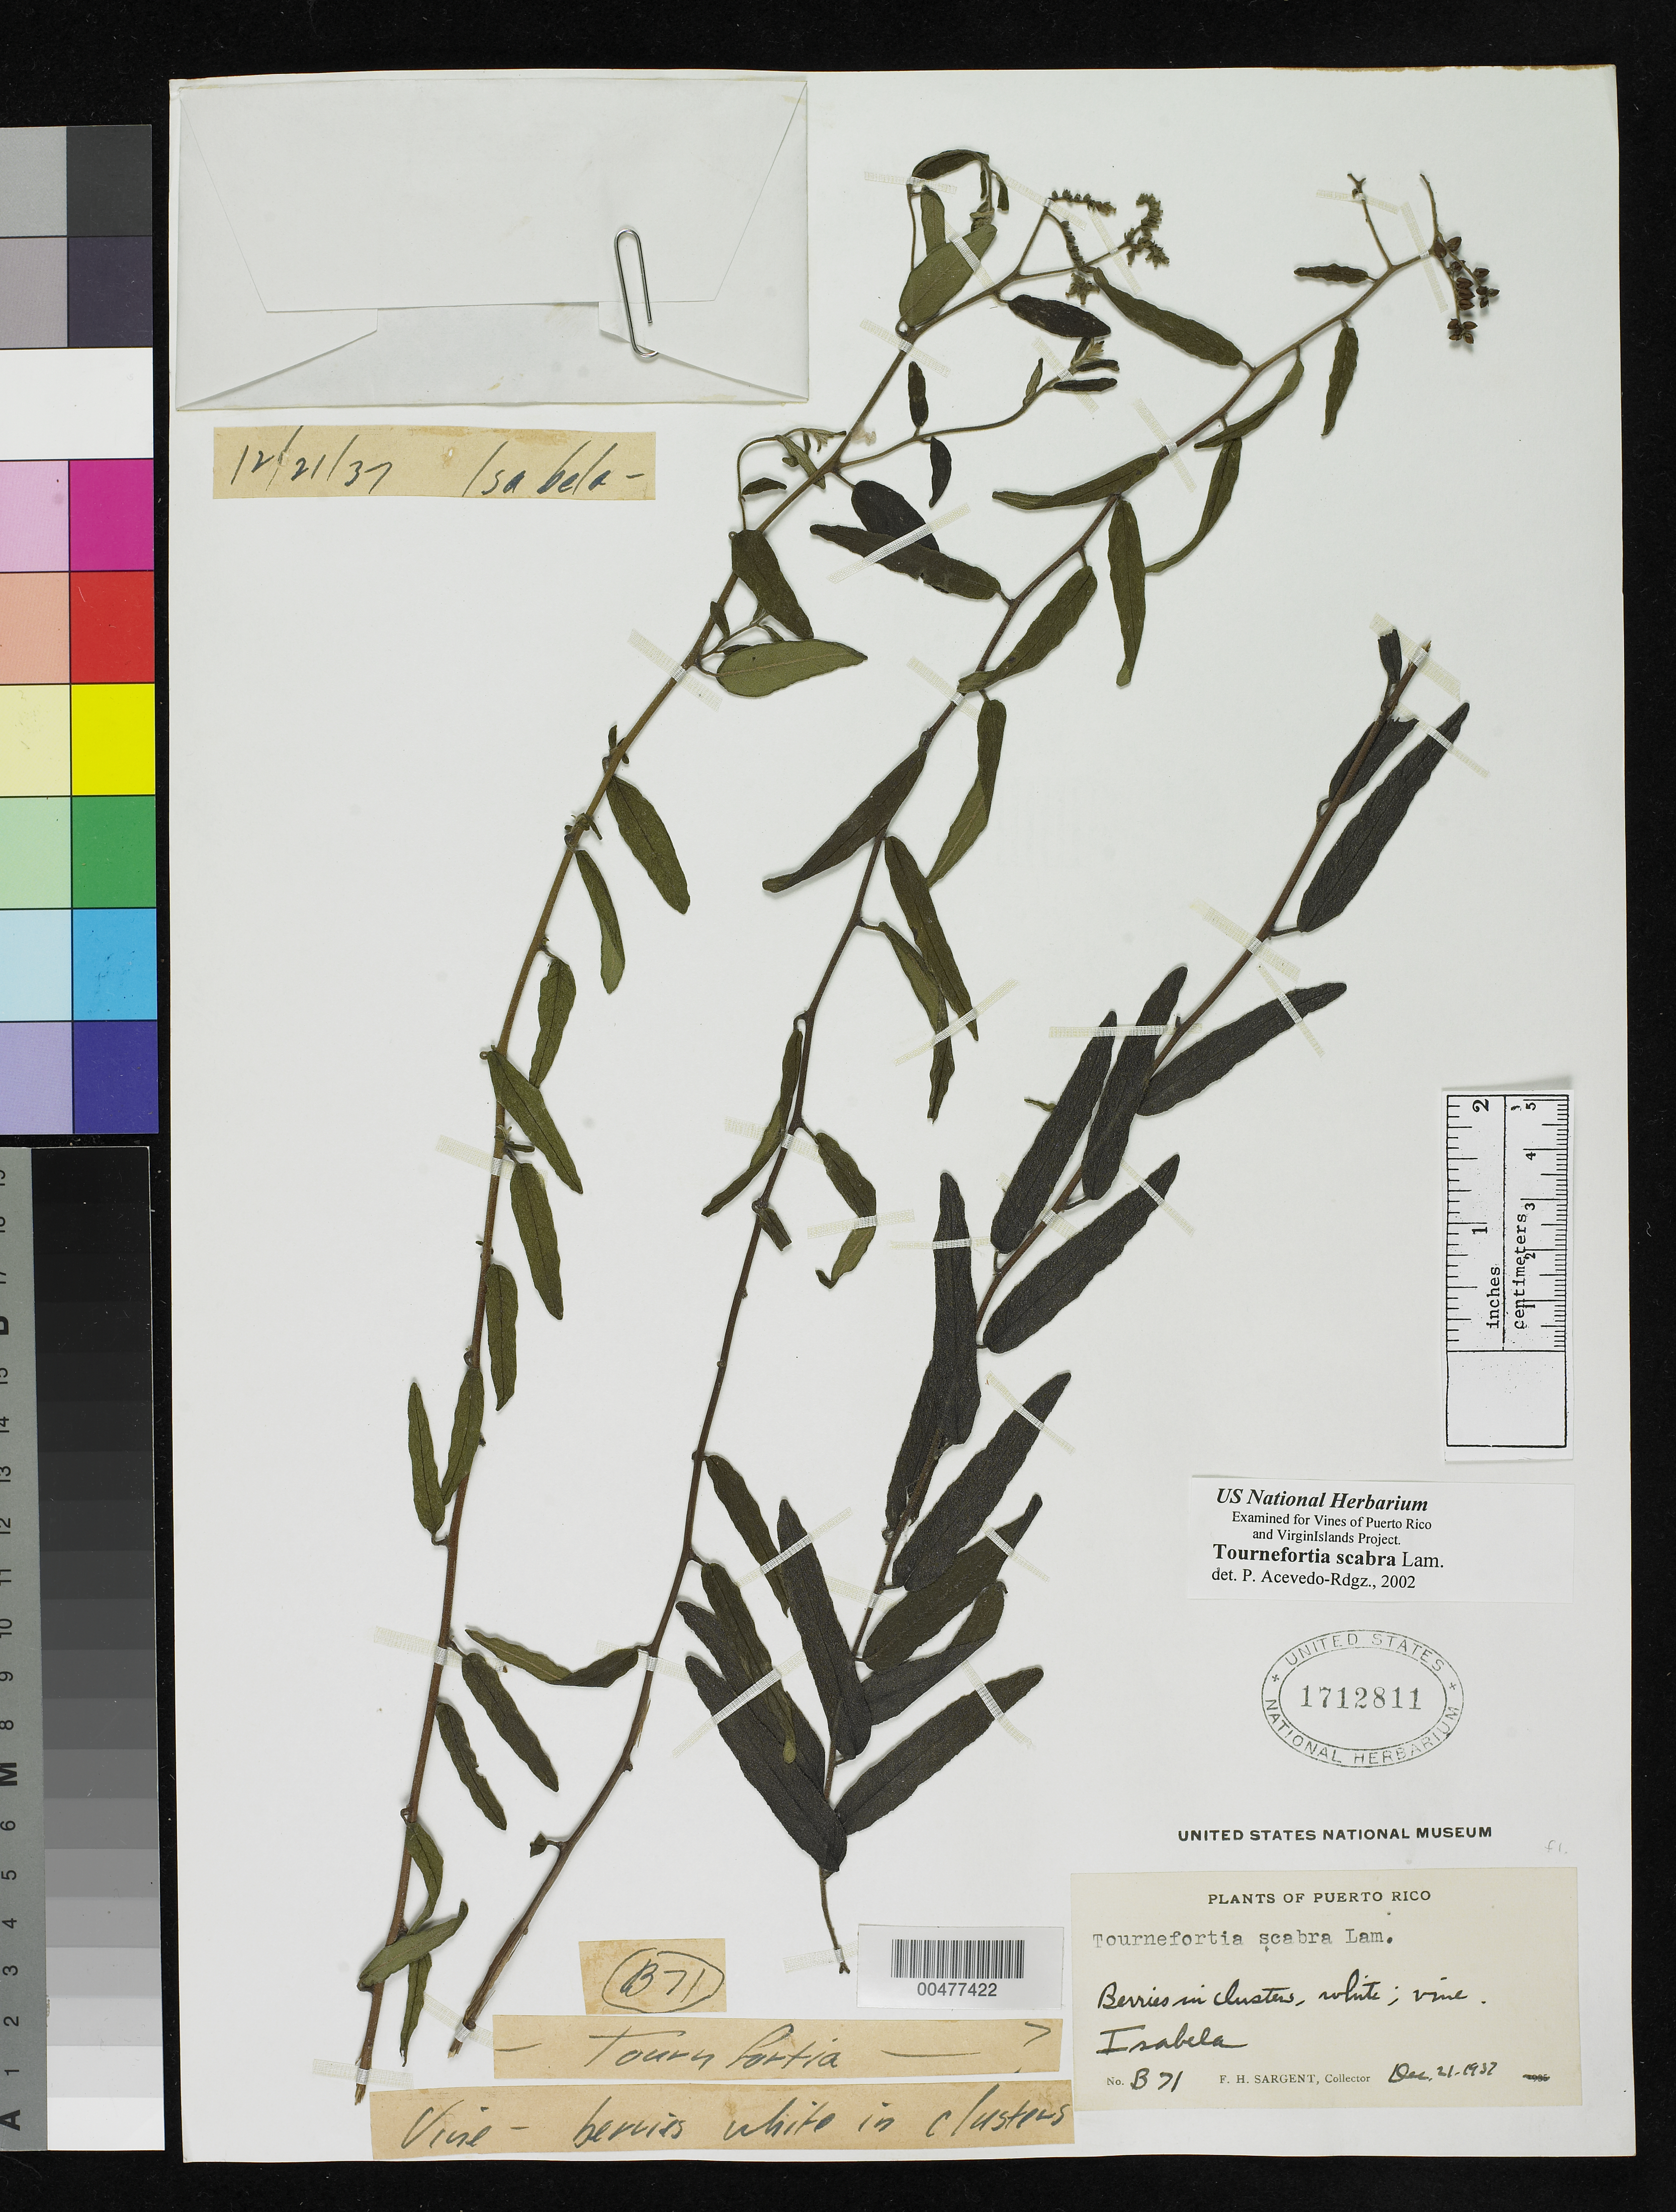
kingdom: Plantae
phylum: Tracheophyta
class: Magnoliopsida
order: Boraginales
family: Heliotropiaceae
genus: Tournefortia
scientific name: Tournefortia scabra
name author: Lam.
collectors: F. H. Sargent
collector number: B71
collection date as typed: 21 Dec 1937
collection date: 1937-12-21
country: Puerto Rico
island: Greater Antilles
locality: Isabela.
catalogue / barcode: US 1712811